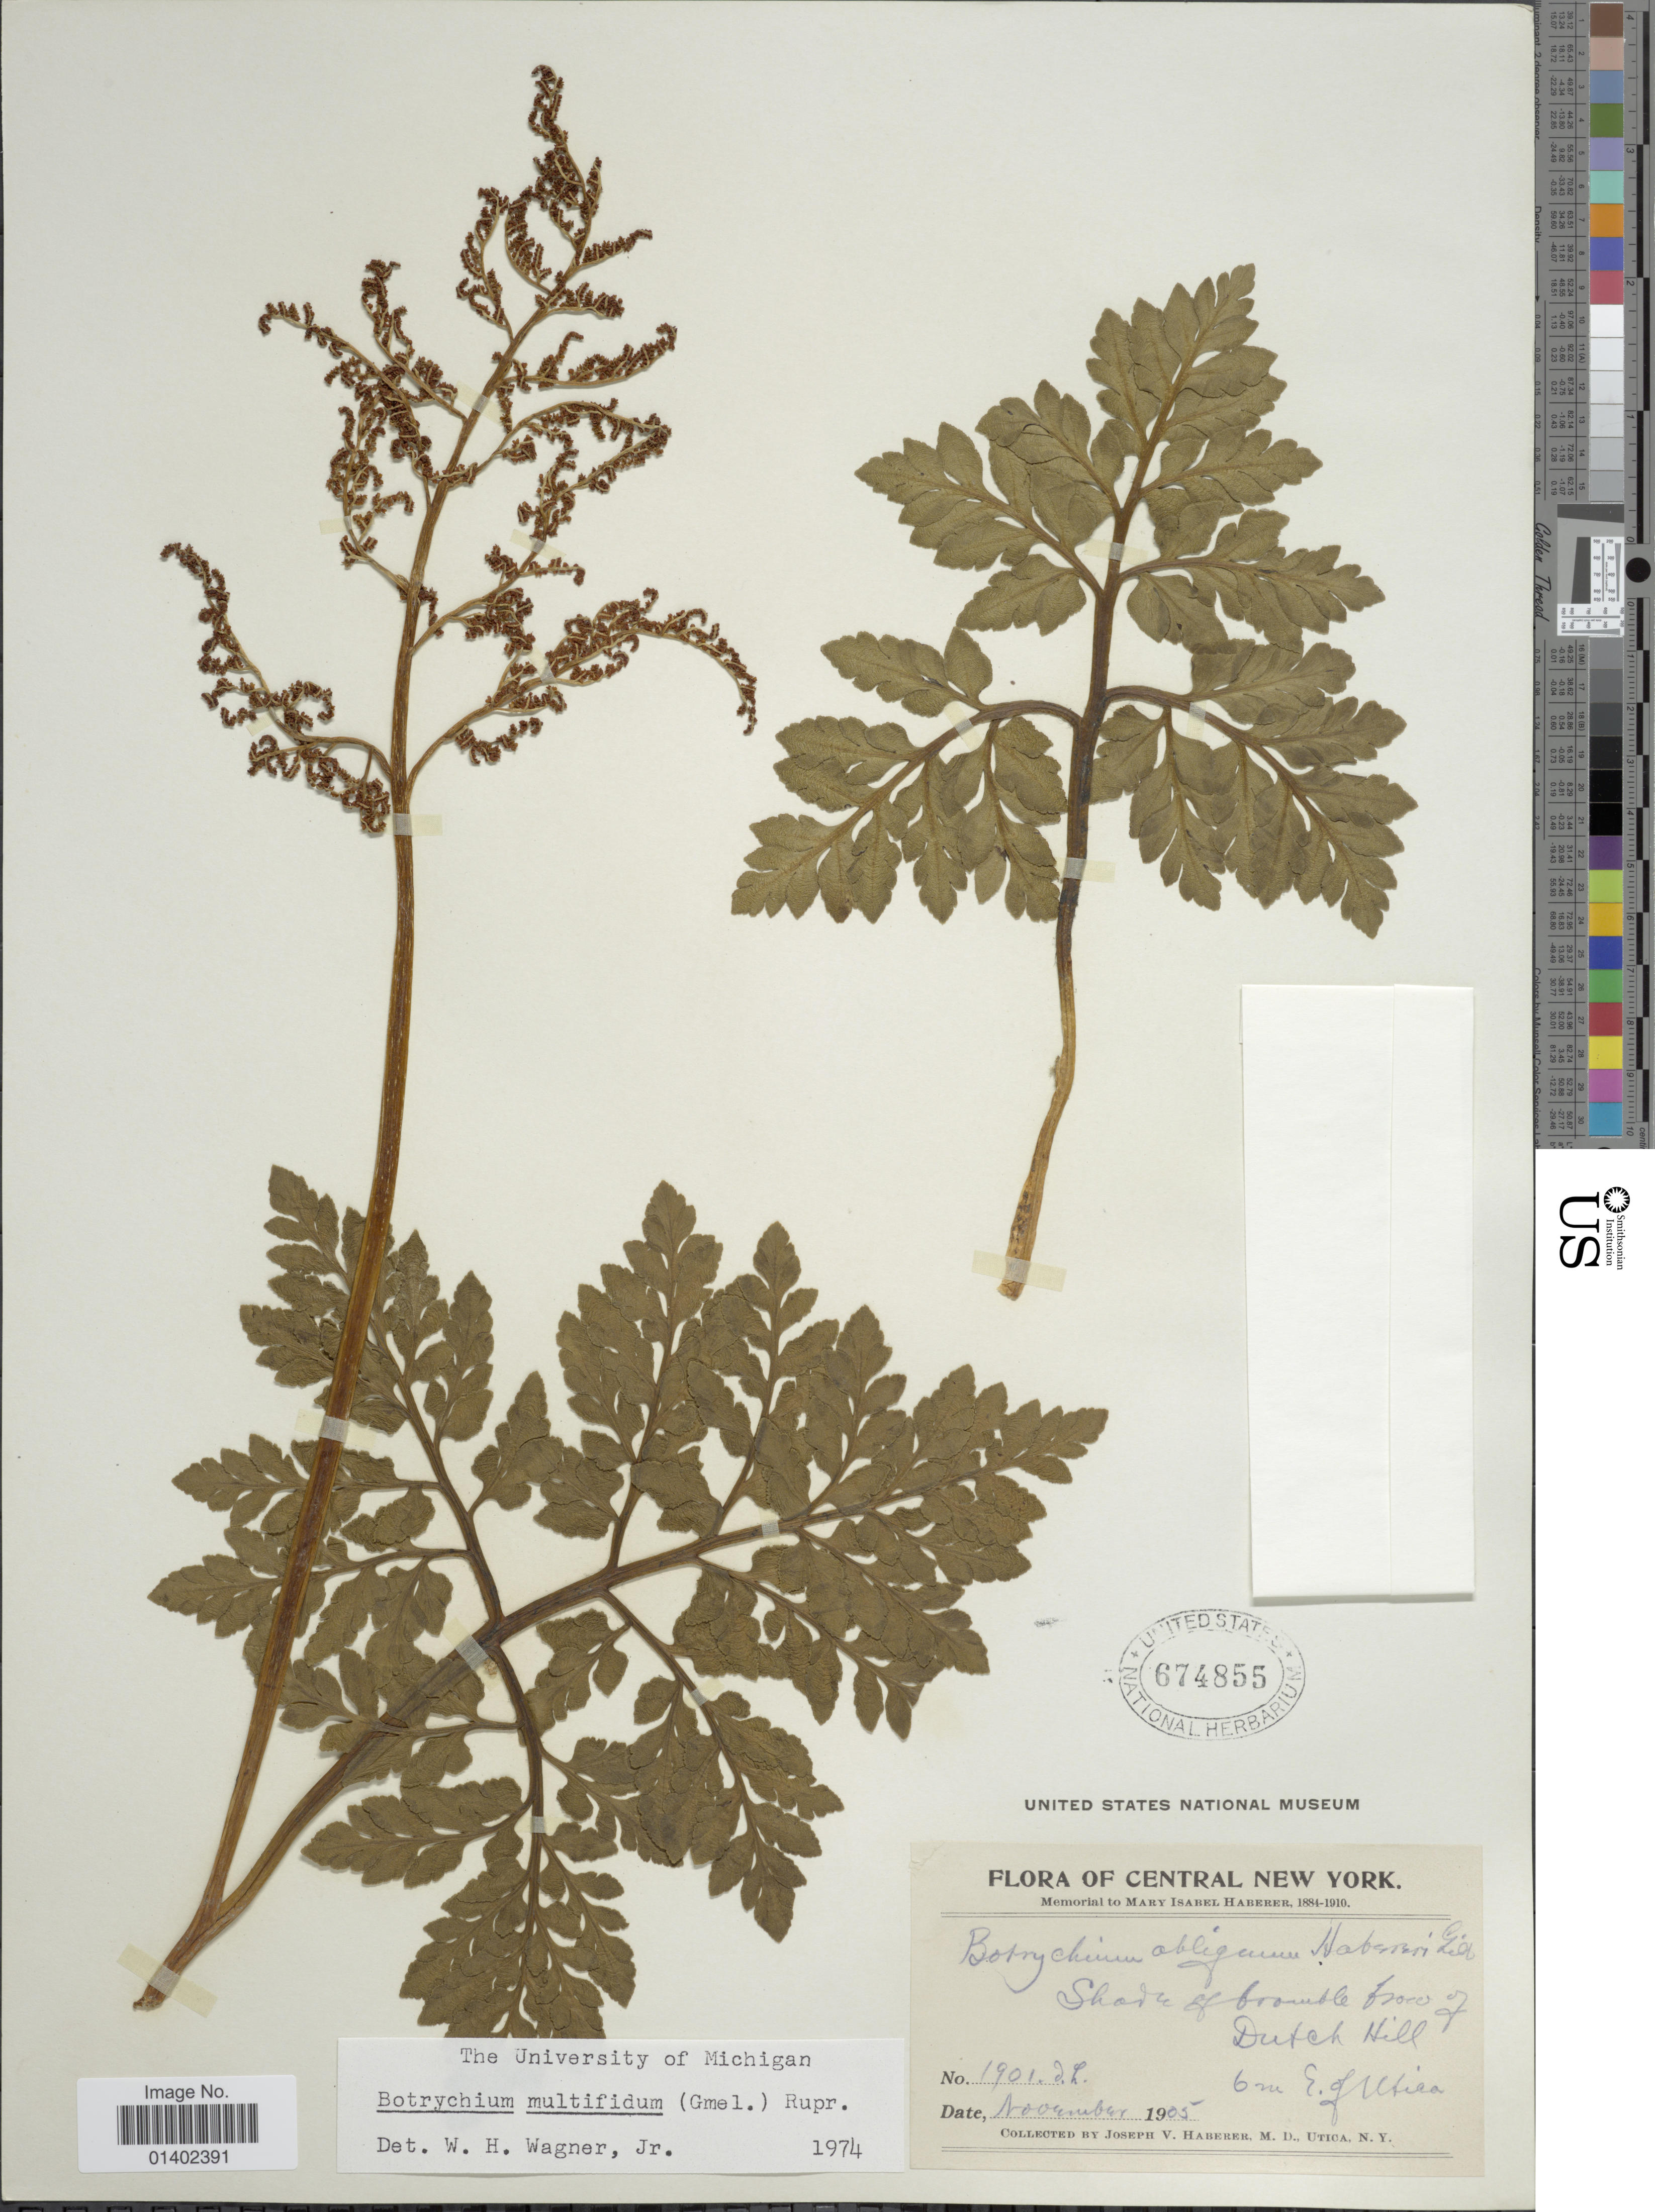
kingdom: Plantae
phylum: Tracheophyta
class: Polypodiopsida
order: Ophioglossales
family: Ophioglossaceae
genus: Botrychium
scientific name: Botrychium multifidum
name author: (J.F. Gmel.) Rupr.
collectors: J. V. Haberer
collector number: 1901 d.h.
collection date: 1905-11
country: United States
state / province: New York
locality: Central New York, Shade of bramble from of Dutch Hill, 6 m E of Utica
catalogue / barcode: US 674855